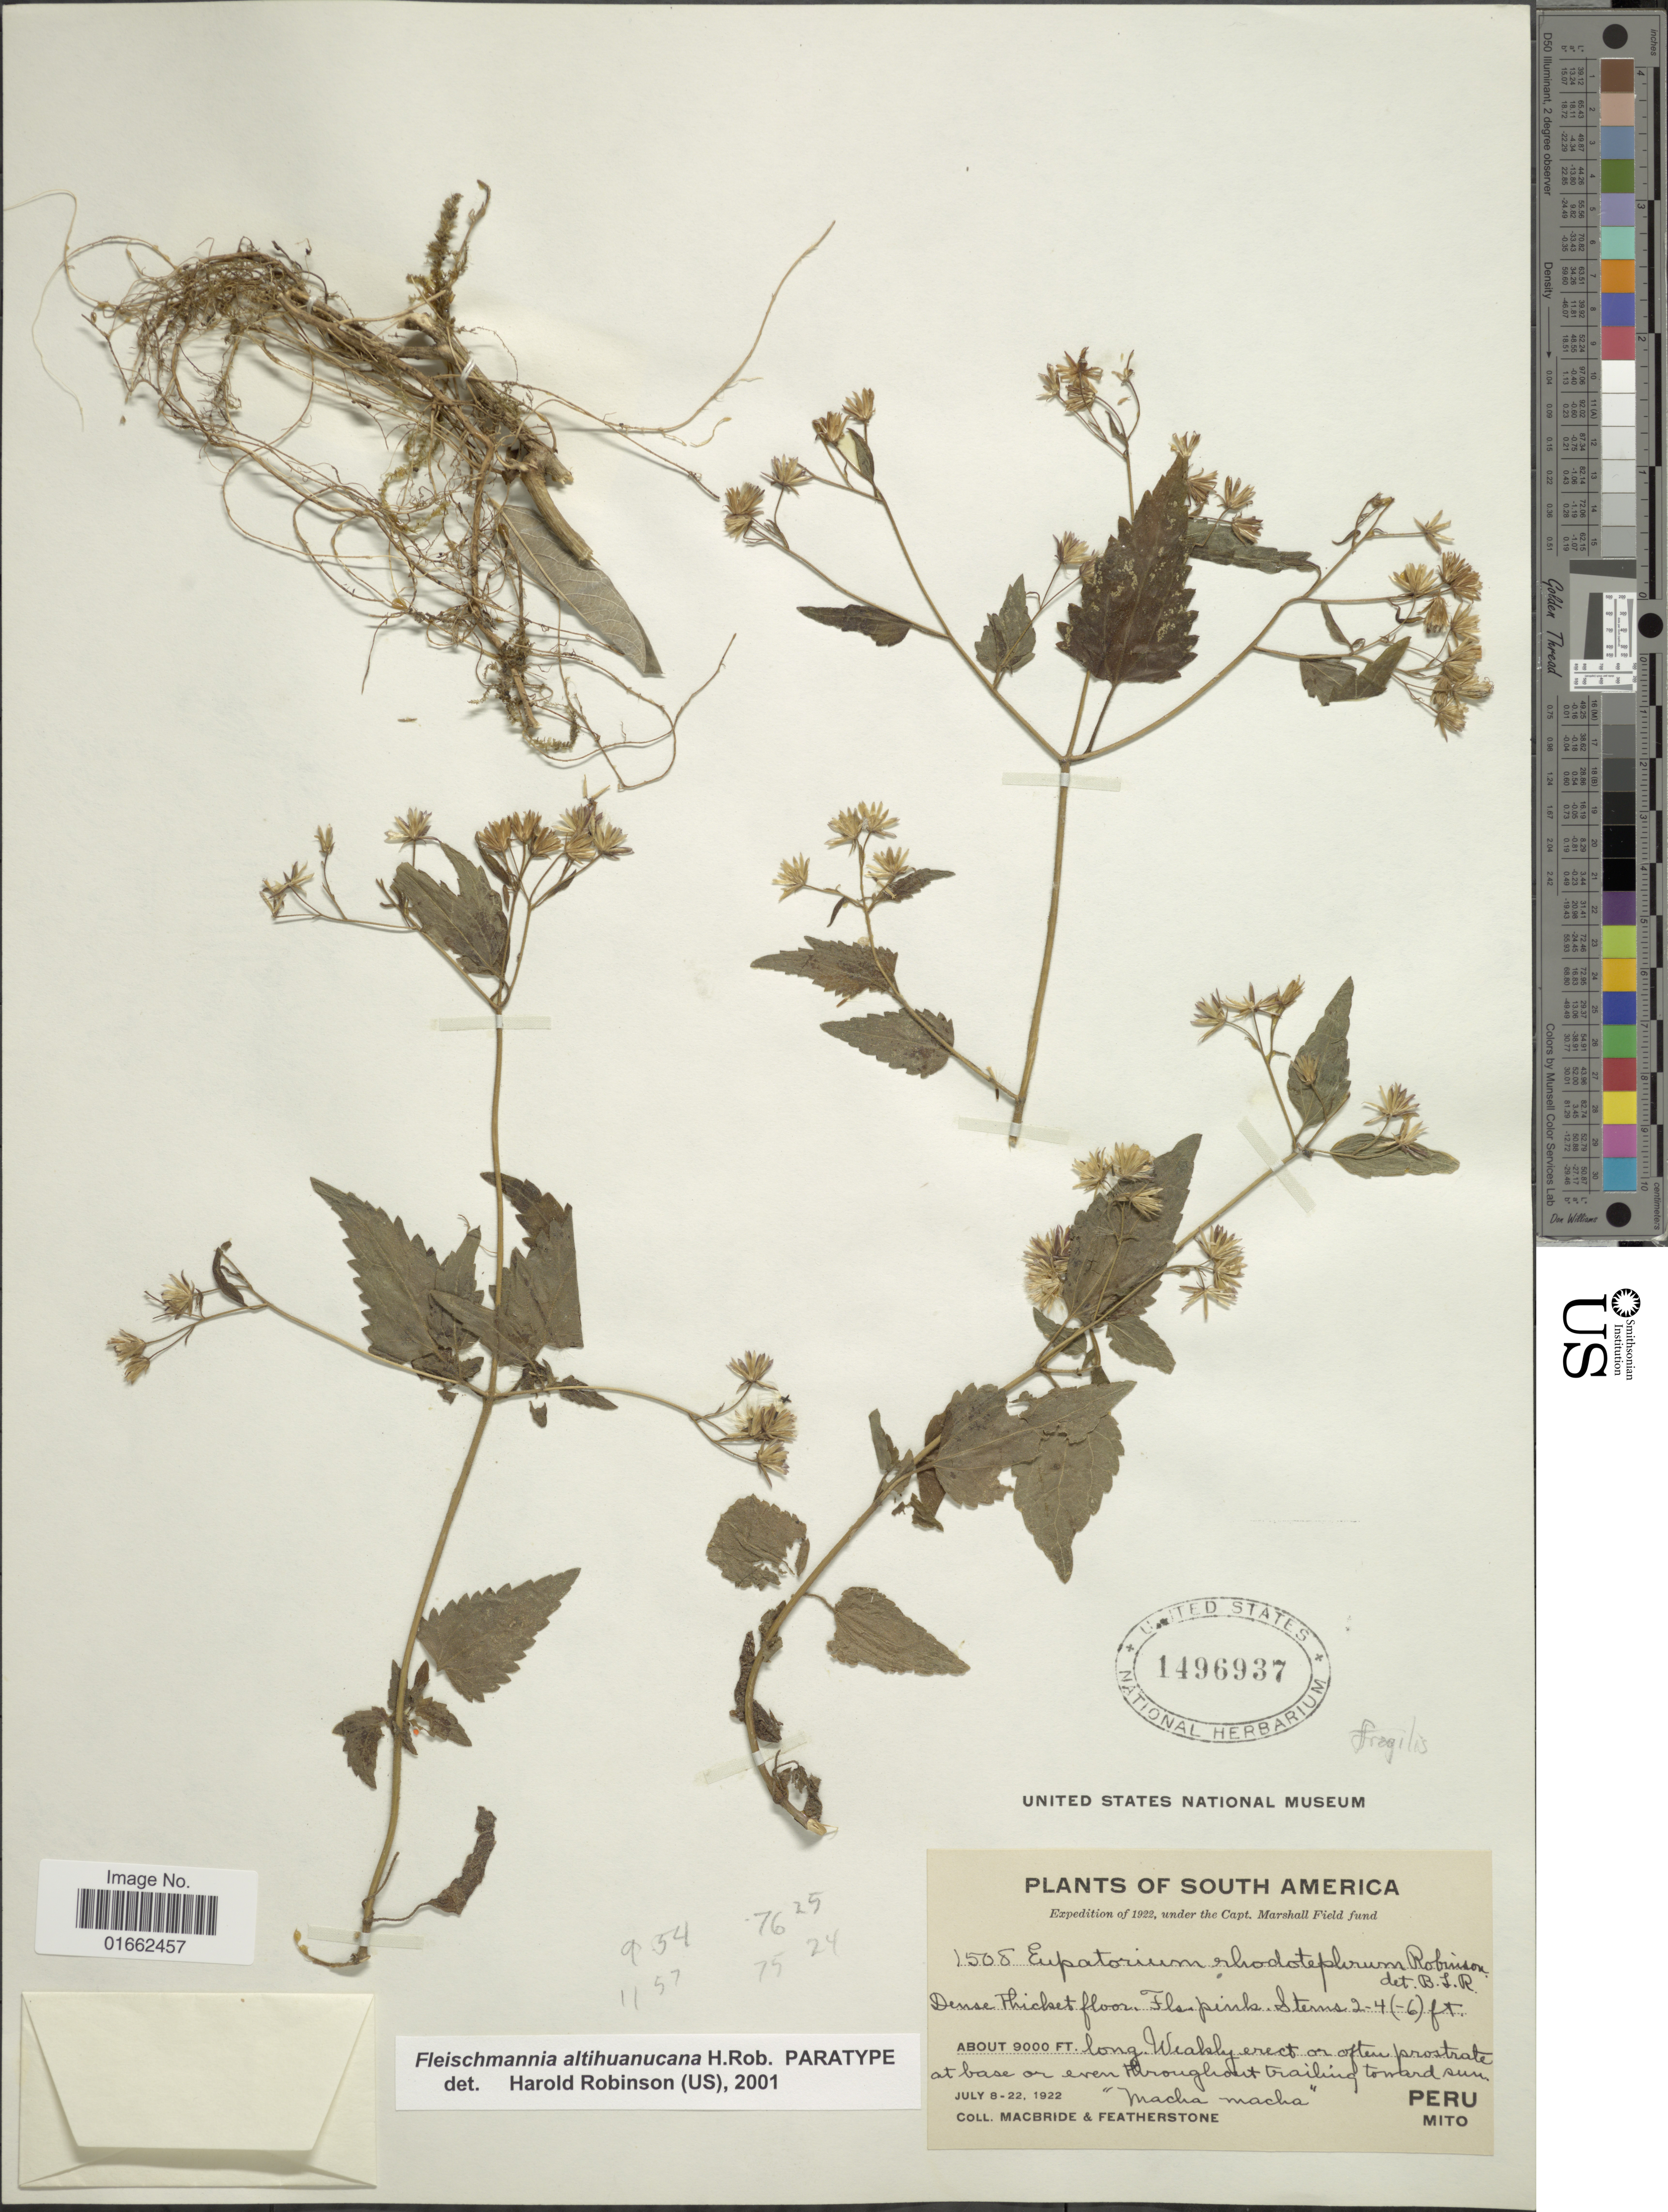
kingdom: Plantae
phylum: Tracheophyta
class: Magnoliopsida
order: Asterales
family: Asteraceae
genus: Fleischmannia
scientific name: Fleischmannia altihuanucana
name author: H. Rob.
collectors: Macbride, -- & -. Featherstone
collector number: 1508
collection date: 1922-07-08/1922-07-22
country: Peru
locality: Mito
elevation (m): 2743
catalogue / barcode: US 1496937